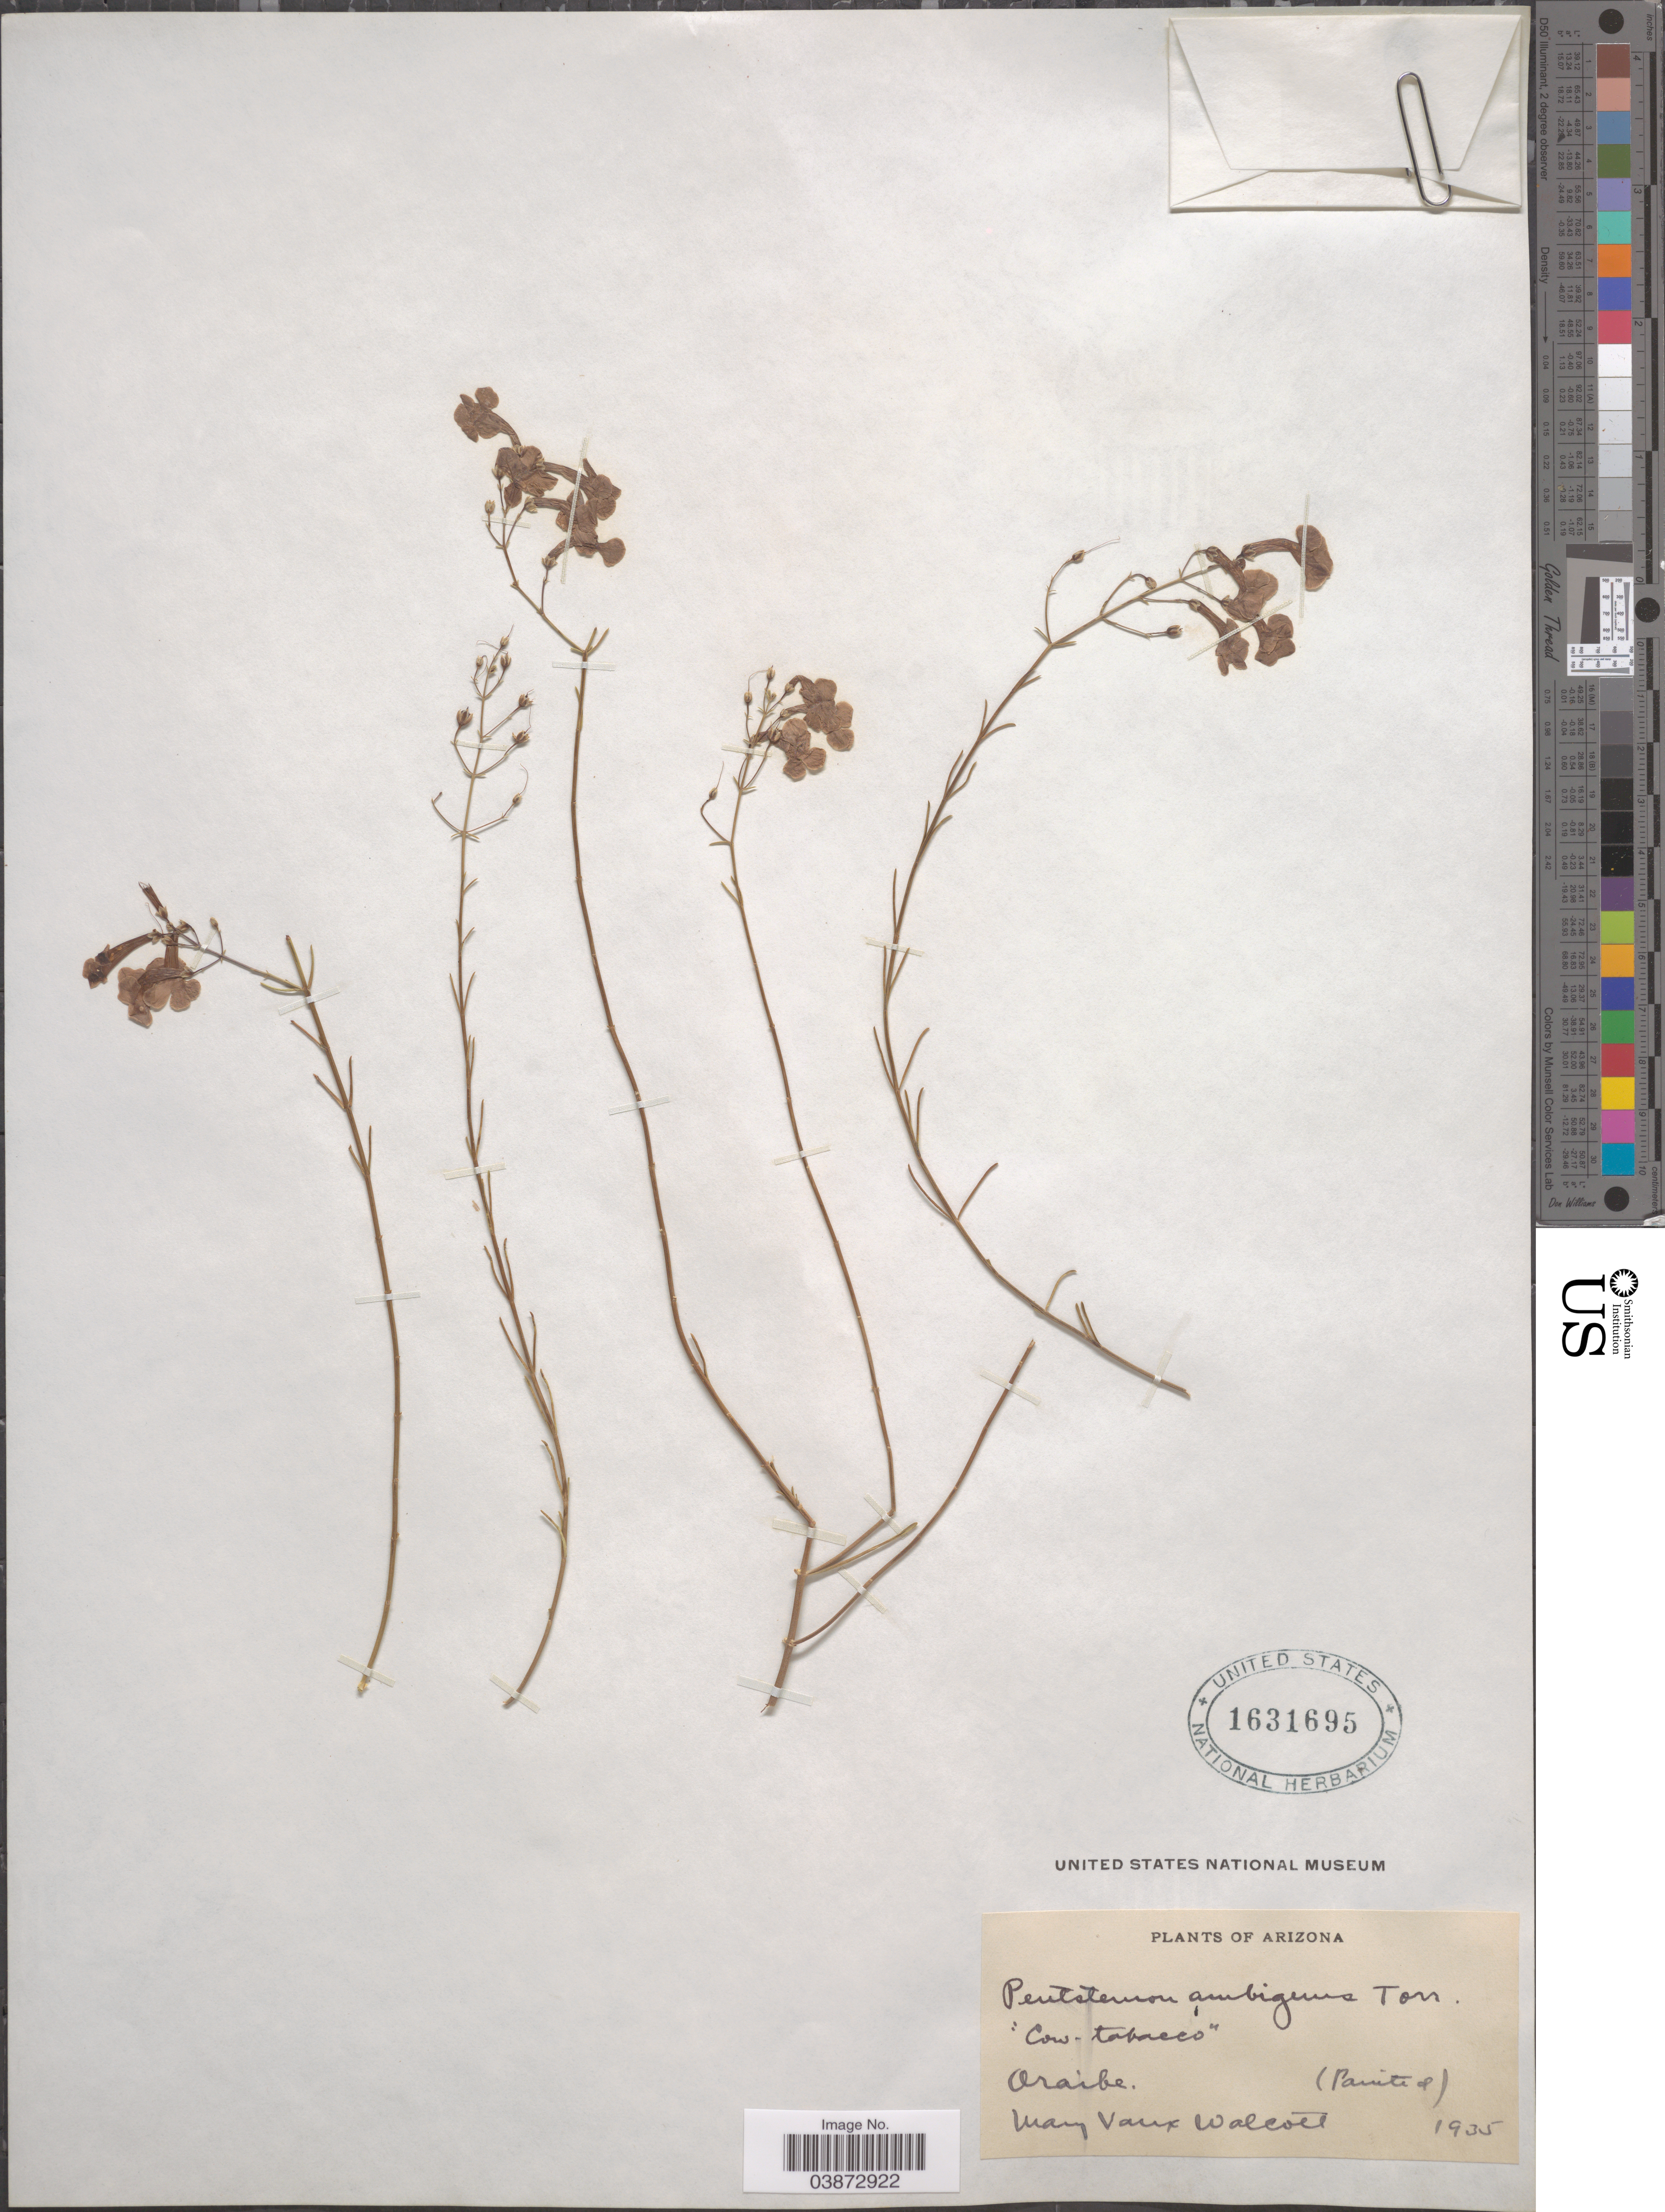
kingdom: Plantae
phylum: Tracheophyta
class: Magnoliopsida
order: Lamiales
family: Plantaginaceae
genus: Penstemon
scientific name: Penstemon ambiguus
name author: Torr.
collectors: M. Walcott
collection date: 1935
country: United States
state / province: Arizona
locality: Araibe.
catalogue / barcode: US 1631695